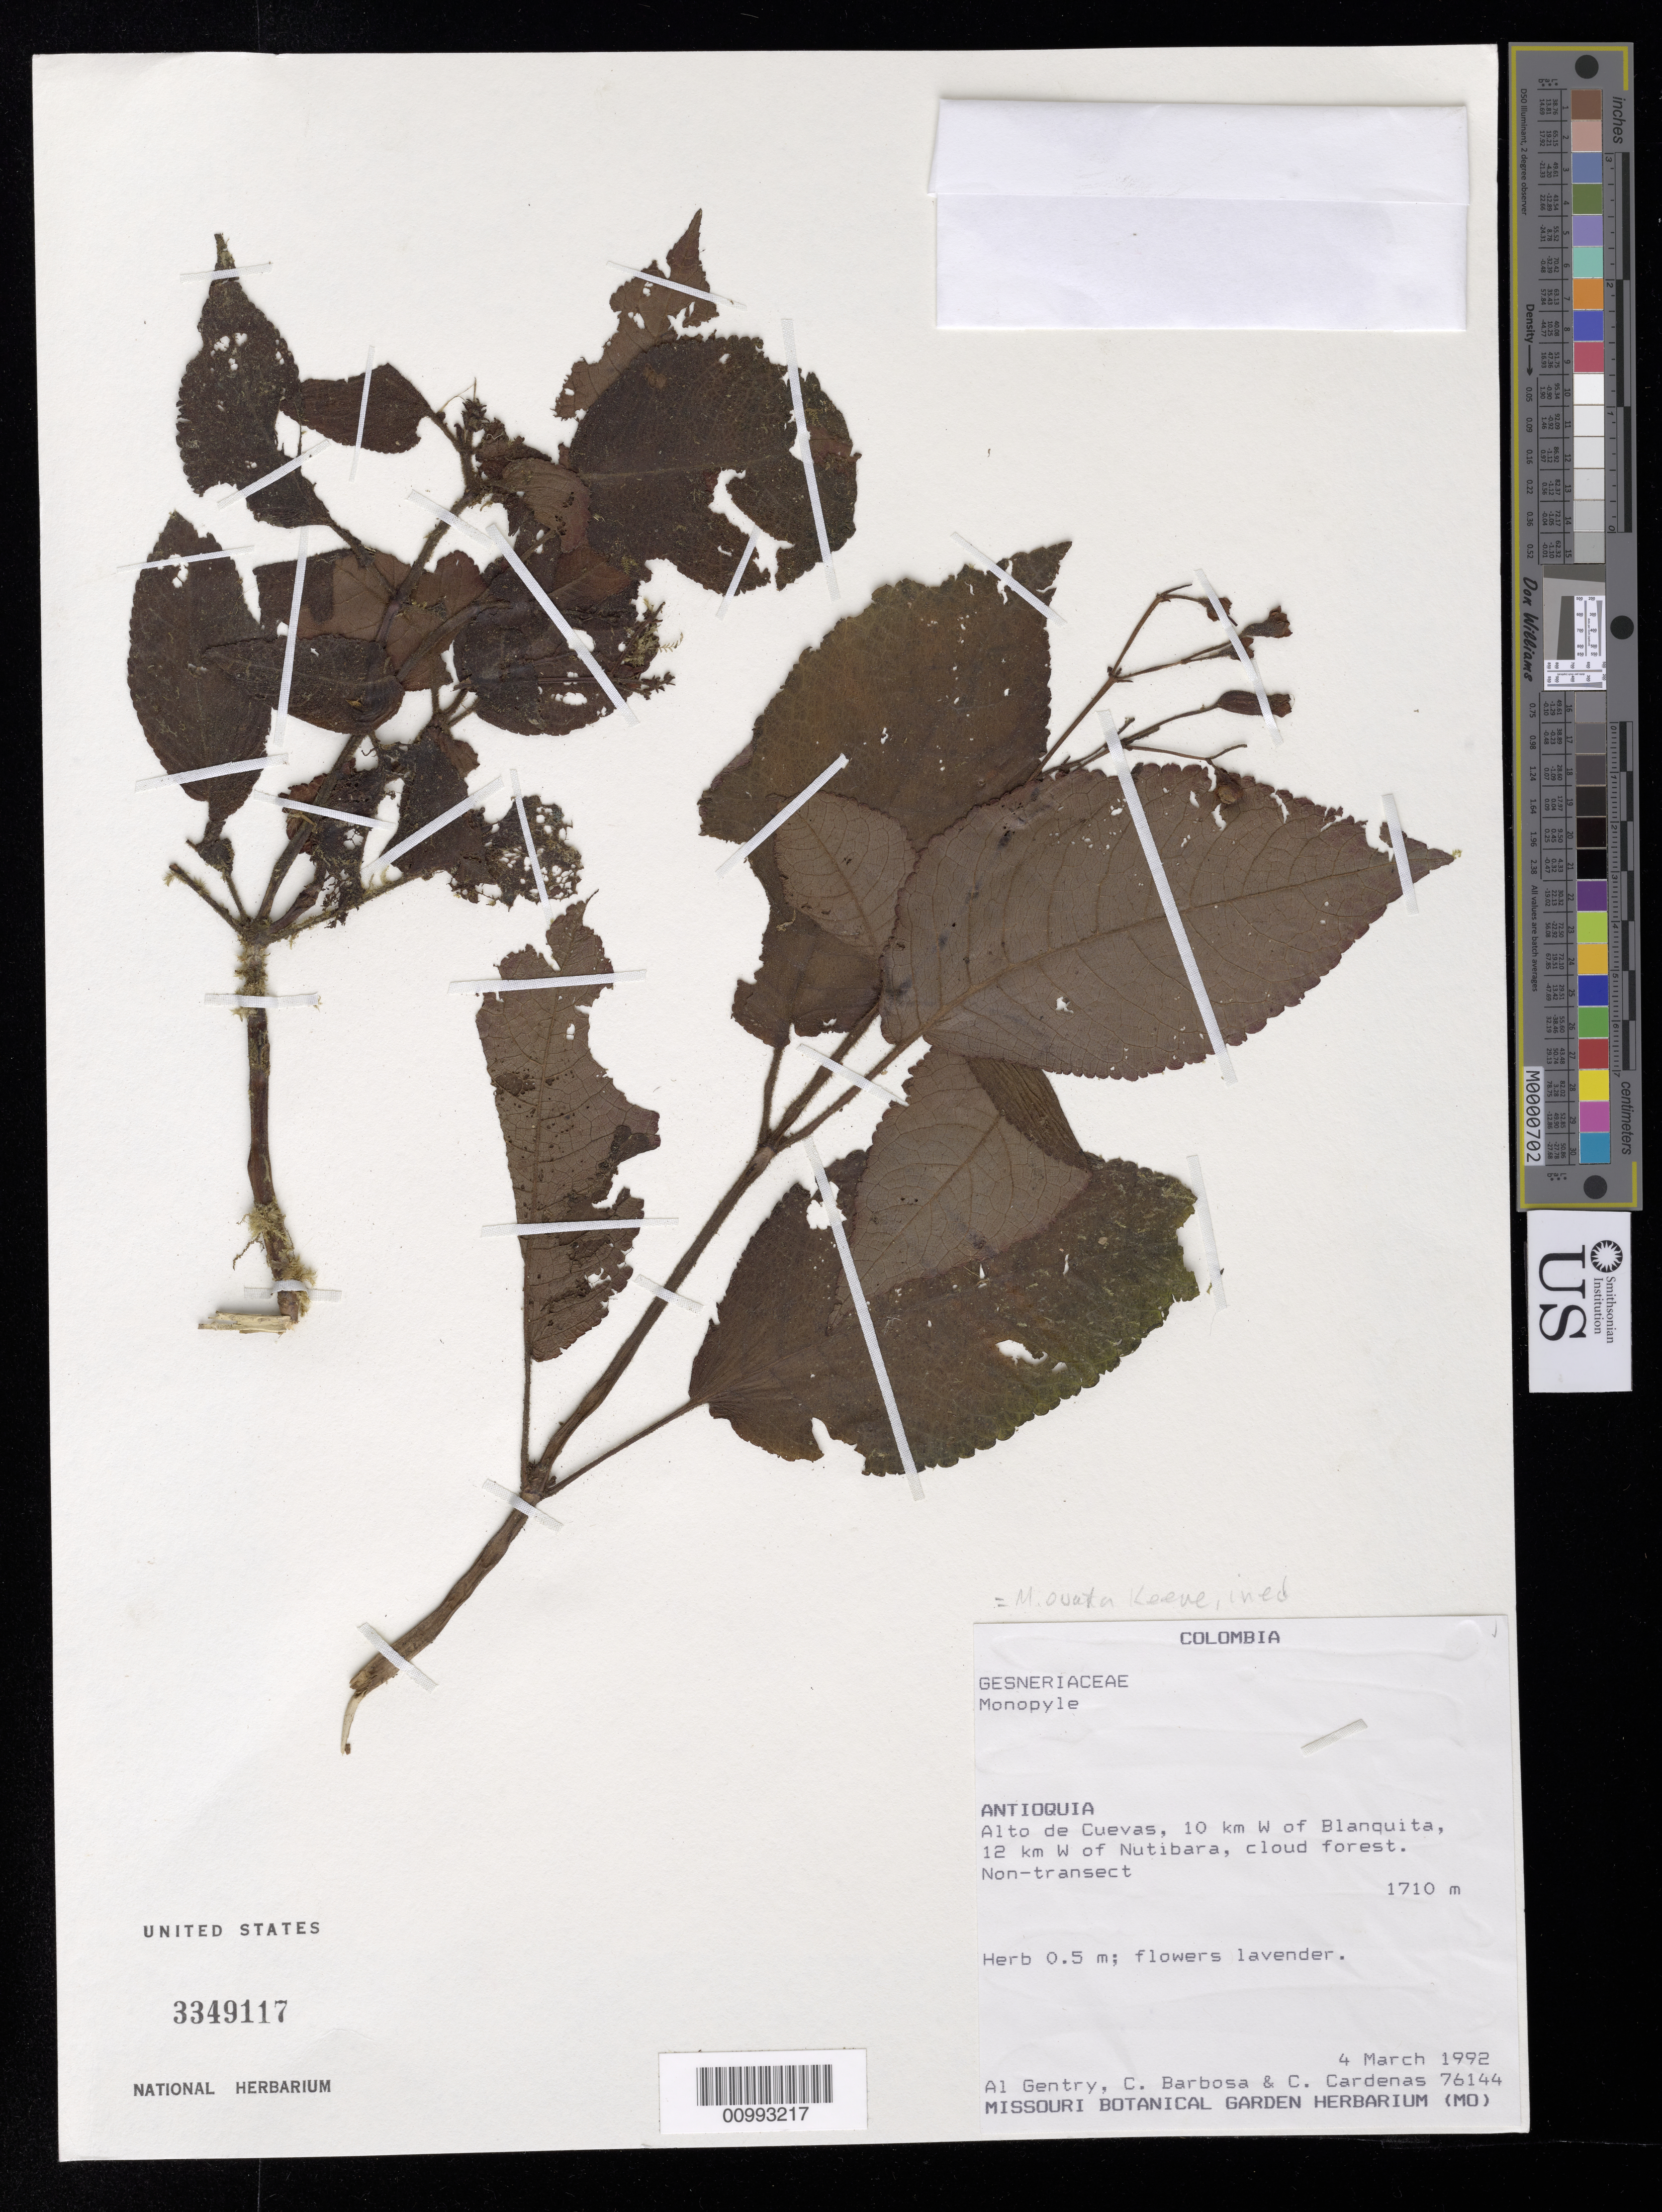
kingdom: Plantae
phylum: Tracheophyta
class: Magnoliopsida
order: Lamiales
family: Gesneriaceae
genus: Monopyle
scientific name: Monopyle sp.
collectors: A. H. Gentry, C. E. Barbosa & D. Cardenas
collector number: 76144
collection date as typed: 04 Mar 1992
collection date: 1992-03-04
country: Colombia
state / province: Antioquia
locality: Alto de Cuevas, 10 km W of Blanquita, 12 km W of Nutibara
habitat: Cloud forest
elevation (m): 1710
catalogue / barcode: US 3349117